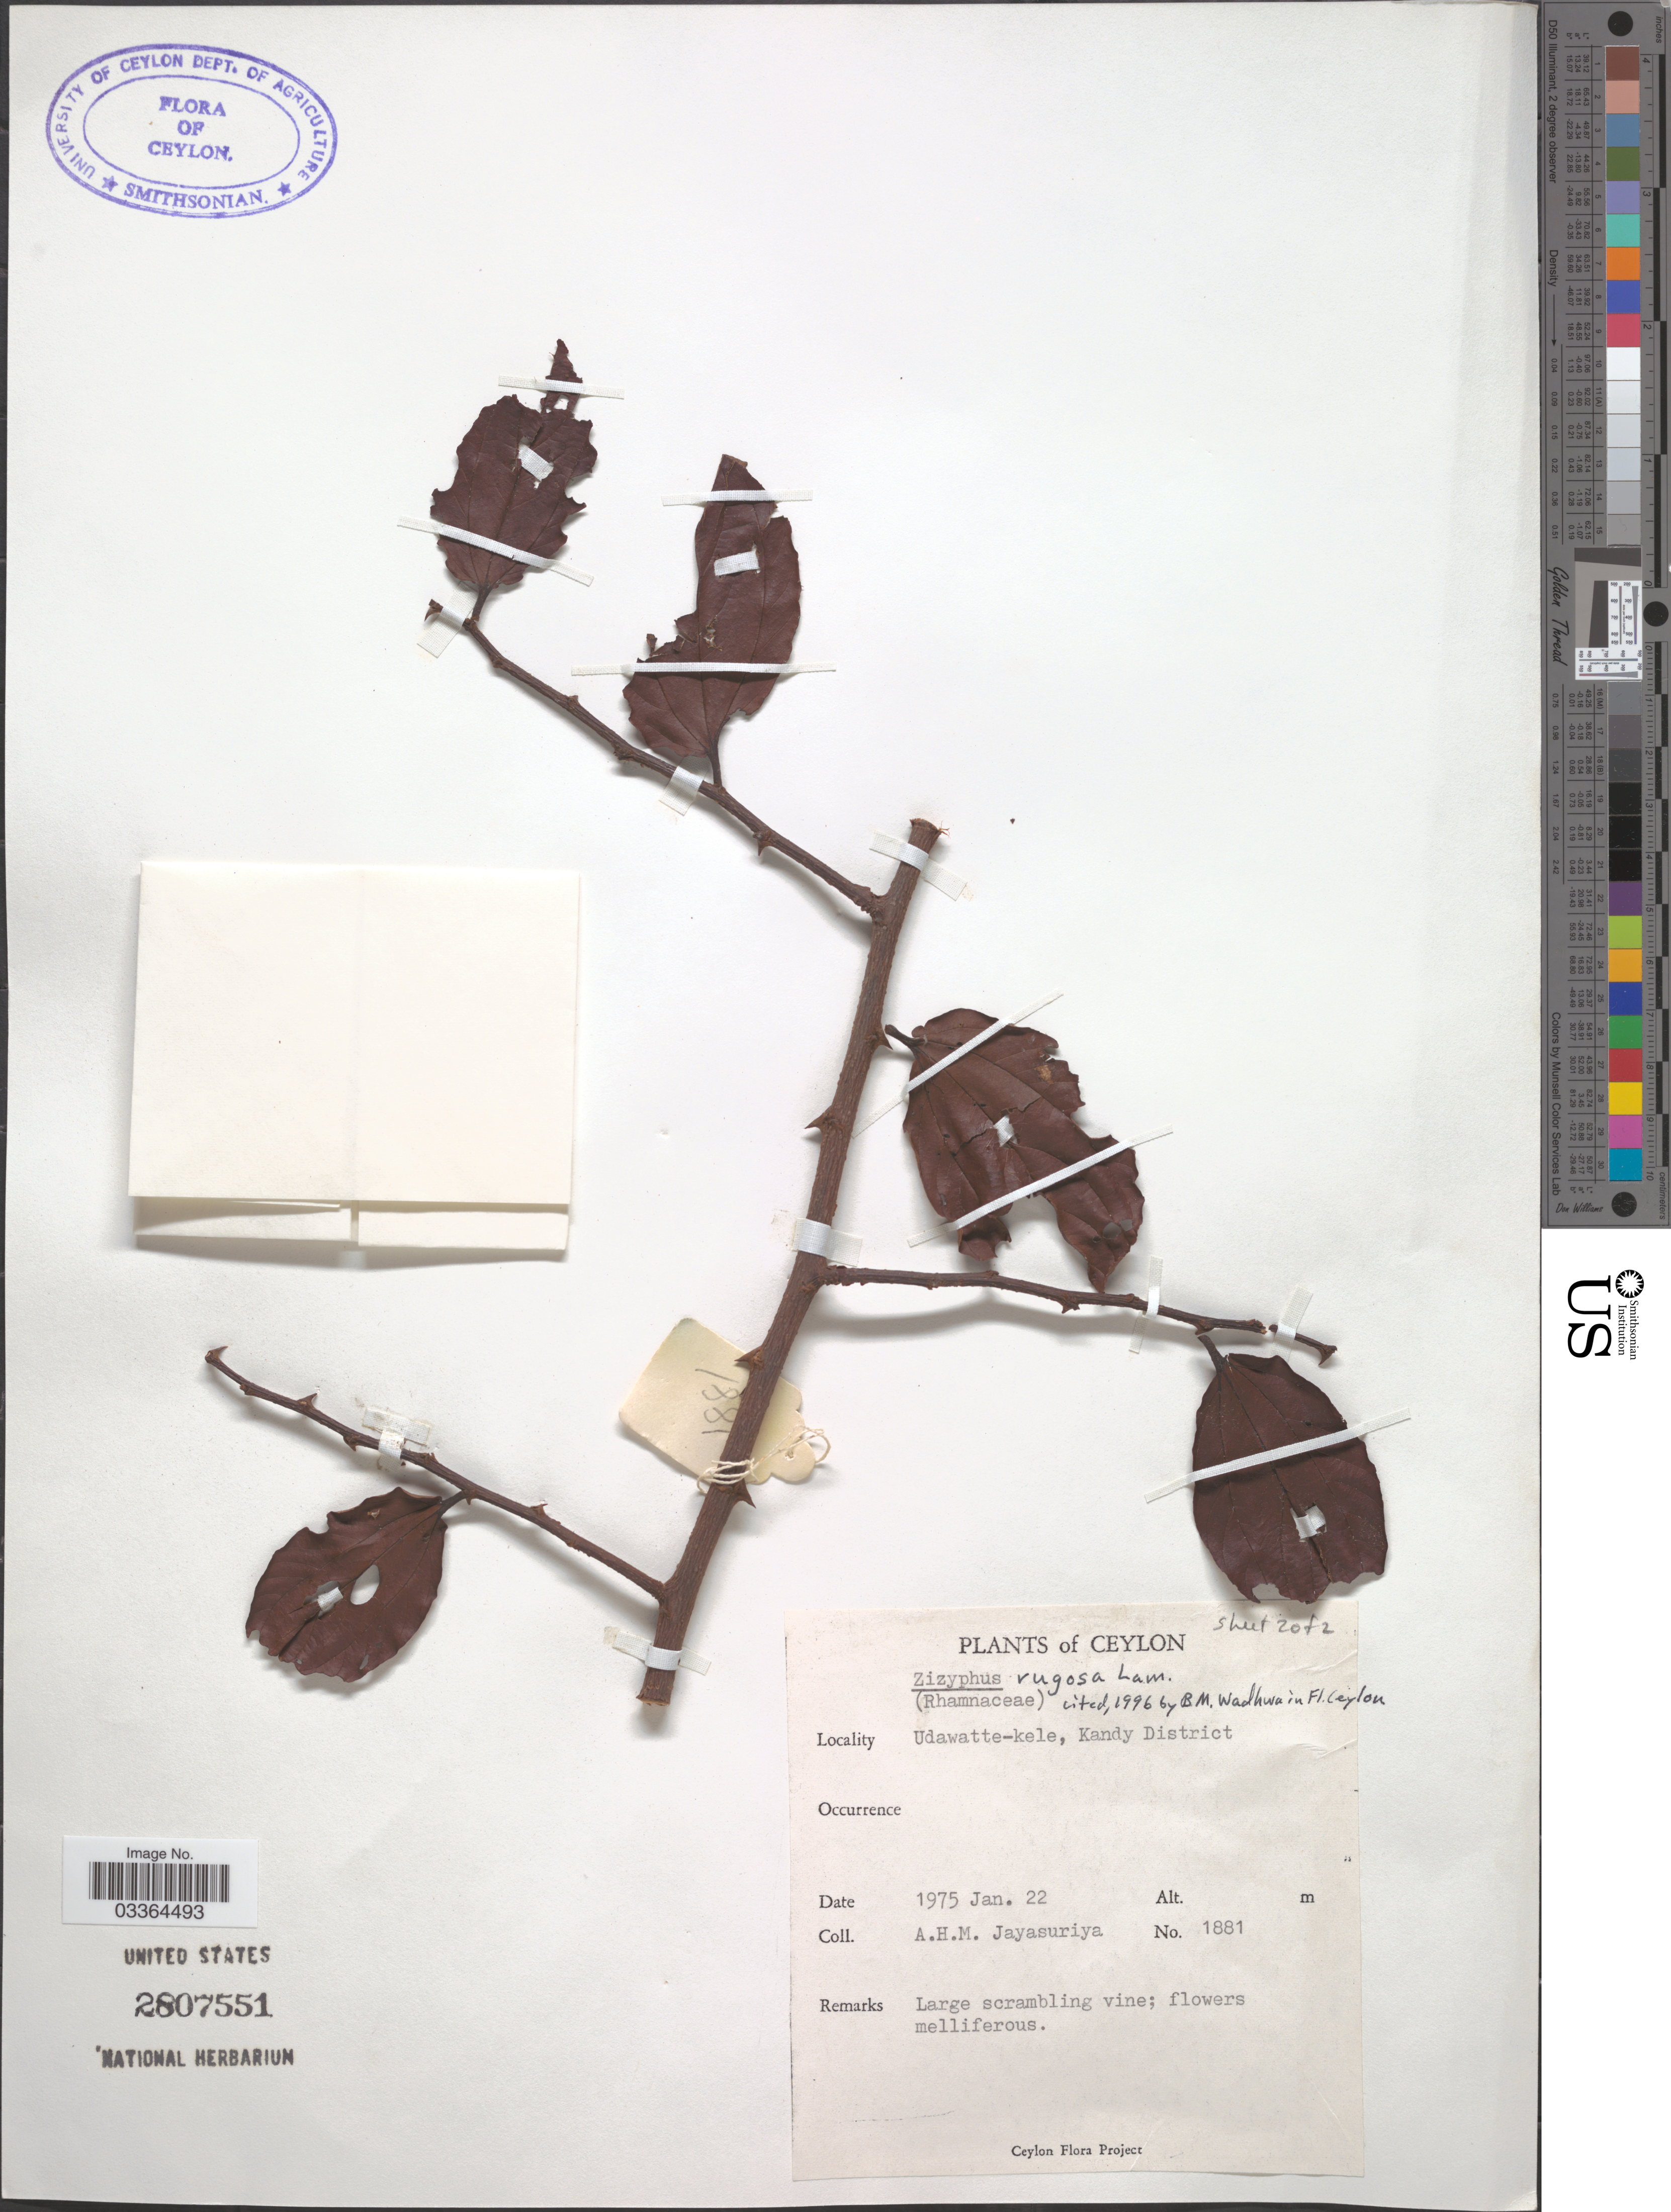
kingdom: Plantae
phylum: Tracheophyta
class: Magnoliopsida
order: Rosales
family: Rhamnaceae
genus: Ziziphus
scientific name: Ziziphus rugosa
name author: Lam.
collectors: A. H. Jayasuriya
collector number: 1881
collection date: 1975-01-22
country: Sri Lanka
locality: Ceylon. Udawatte-kele, Kandy District.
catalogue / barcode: US 2807551